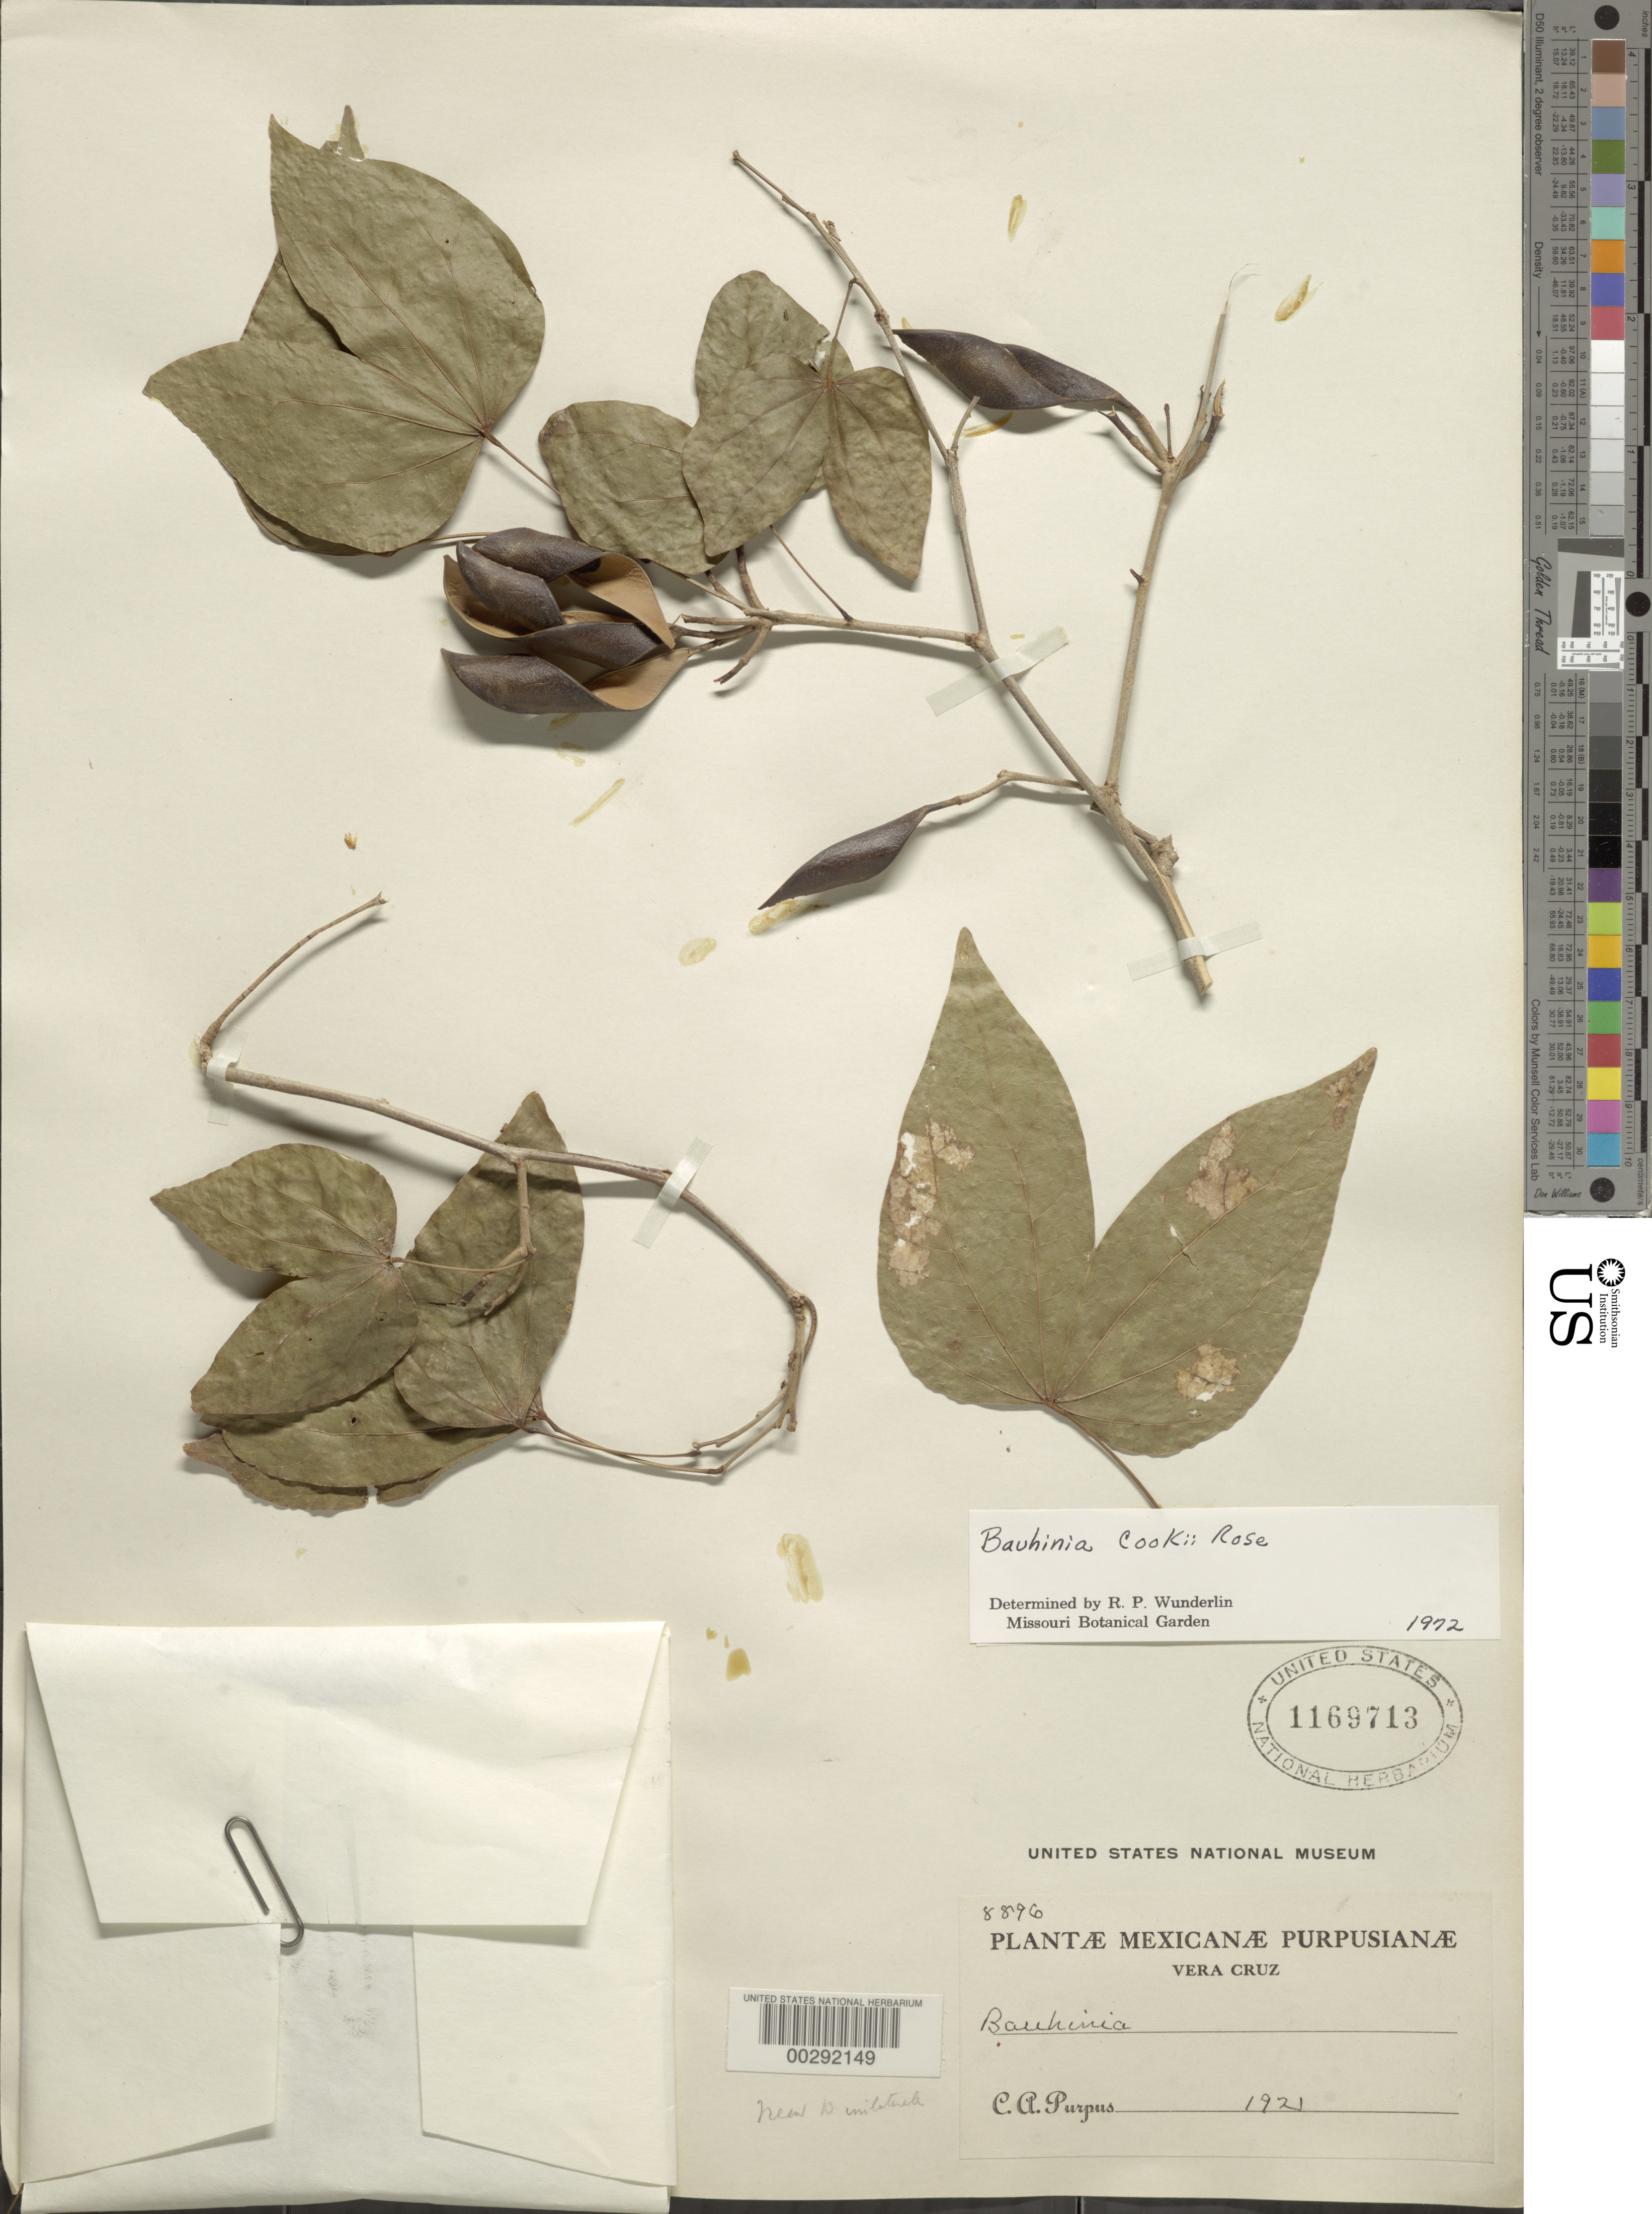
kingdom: Plantae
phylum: Tracheophyta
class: Magnoliopsida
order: Fabales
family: Fabaceae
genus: Bauhinia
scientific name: Bauhinia cookii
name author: Rose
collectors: C. A. Purpus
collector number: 8896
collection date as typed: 1921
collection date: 1921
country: Mexico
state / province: Veracruz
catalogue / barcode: US 1169713